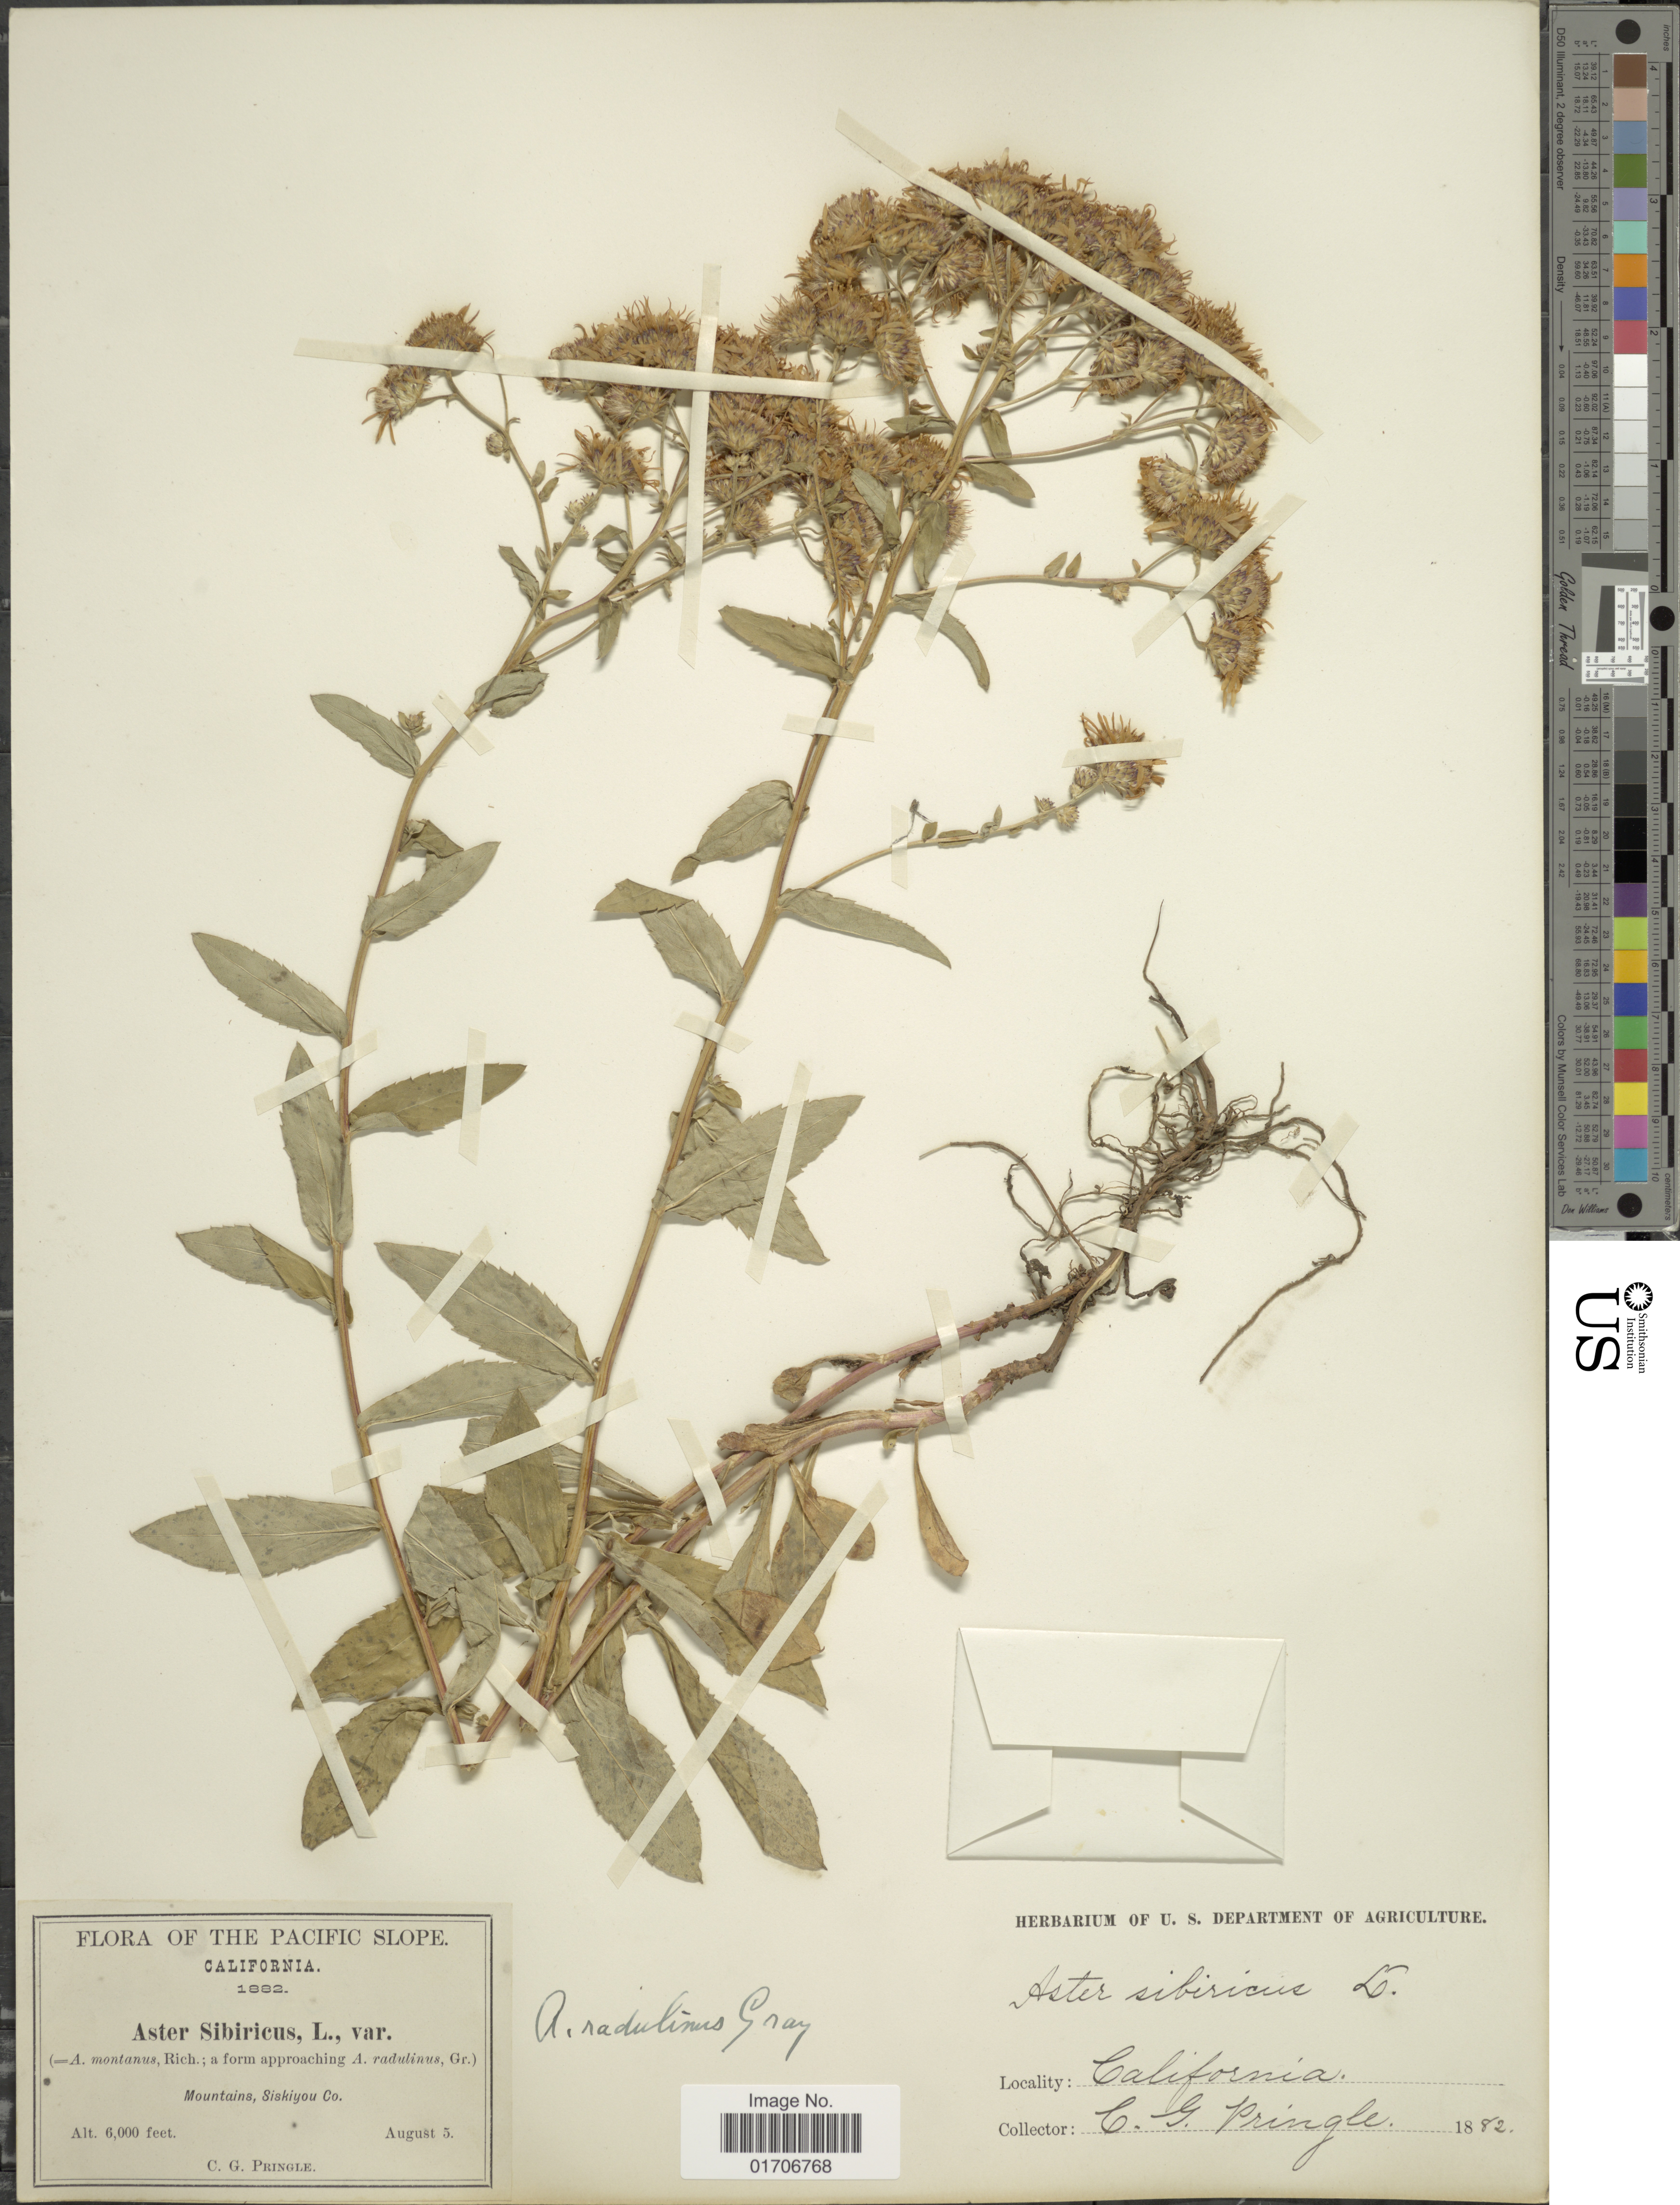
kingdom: Plantae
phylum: Tracheophyta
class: Magnoliopsida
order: Asterales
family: Asteraceae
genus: Eurybia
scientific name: Eurybia radulina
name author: (A. Gray) G.L. Nesom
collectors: C. G. Pringle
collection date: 1882-08-05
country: United States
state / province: California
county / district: Siskiyou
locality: Pacific Slope. California. Mountains, Siskiyou Co.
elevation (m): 1829